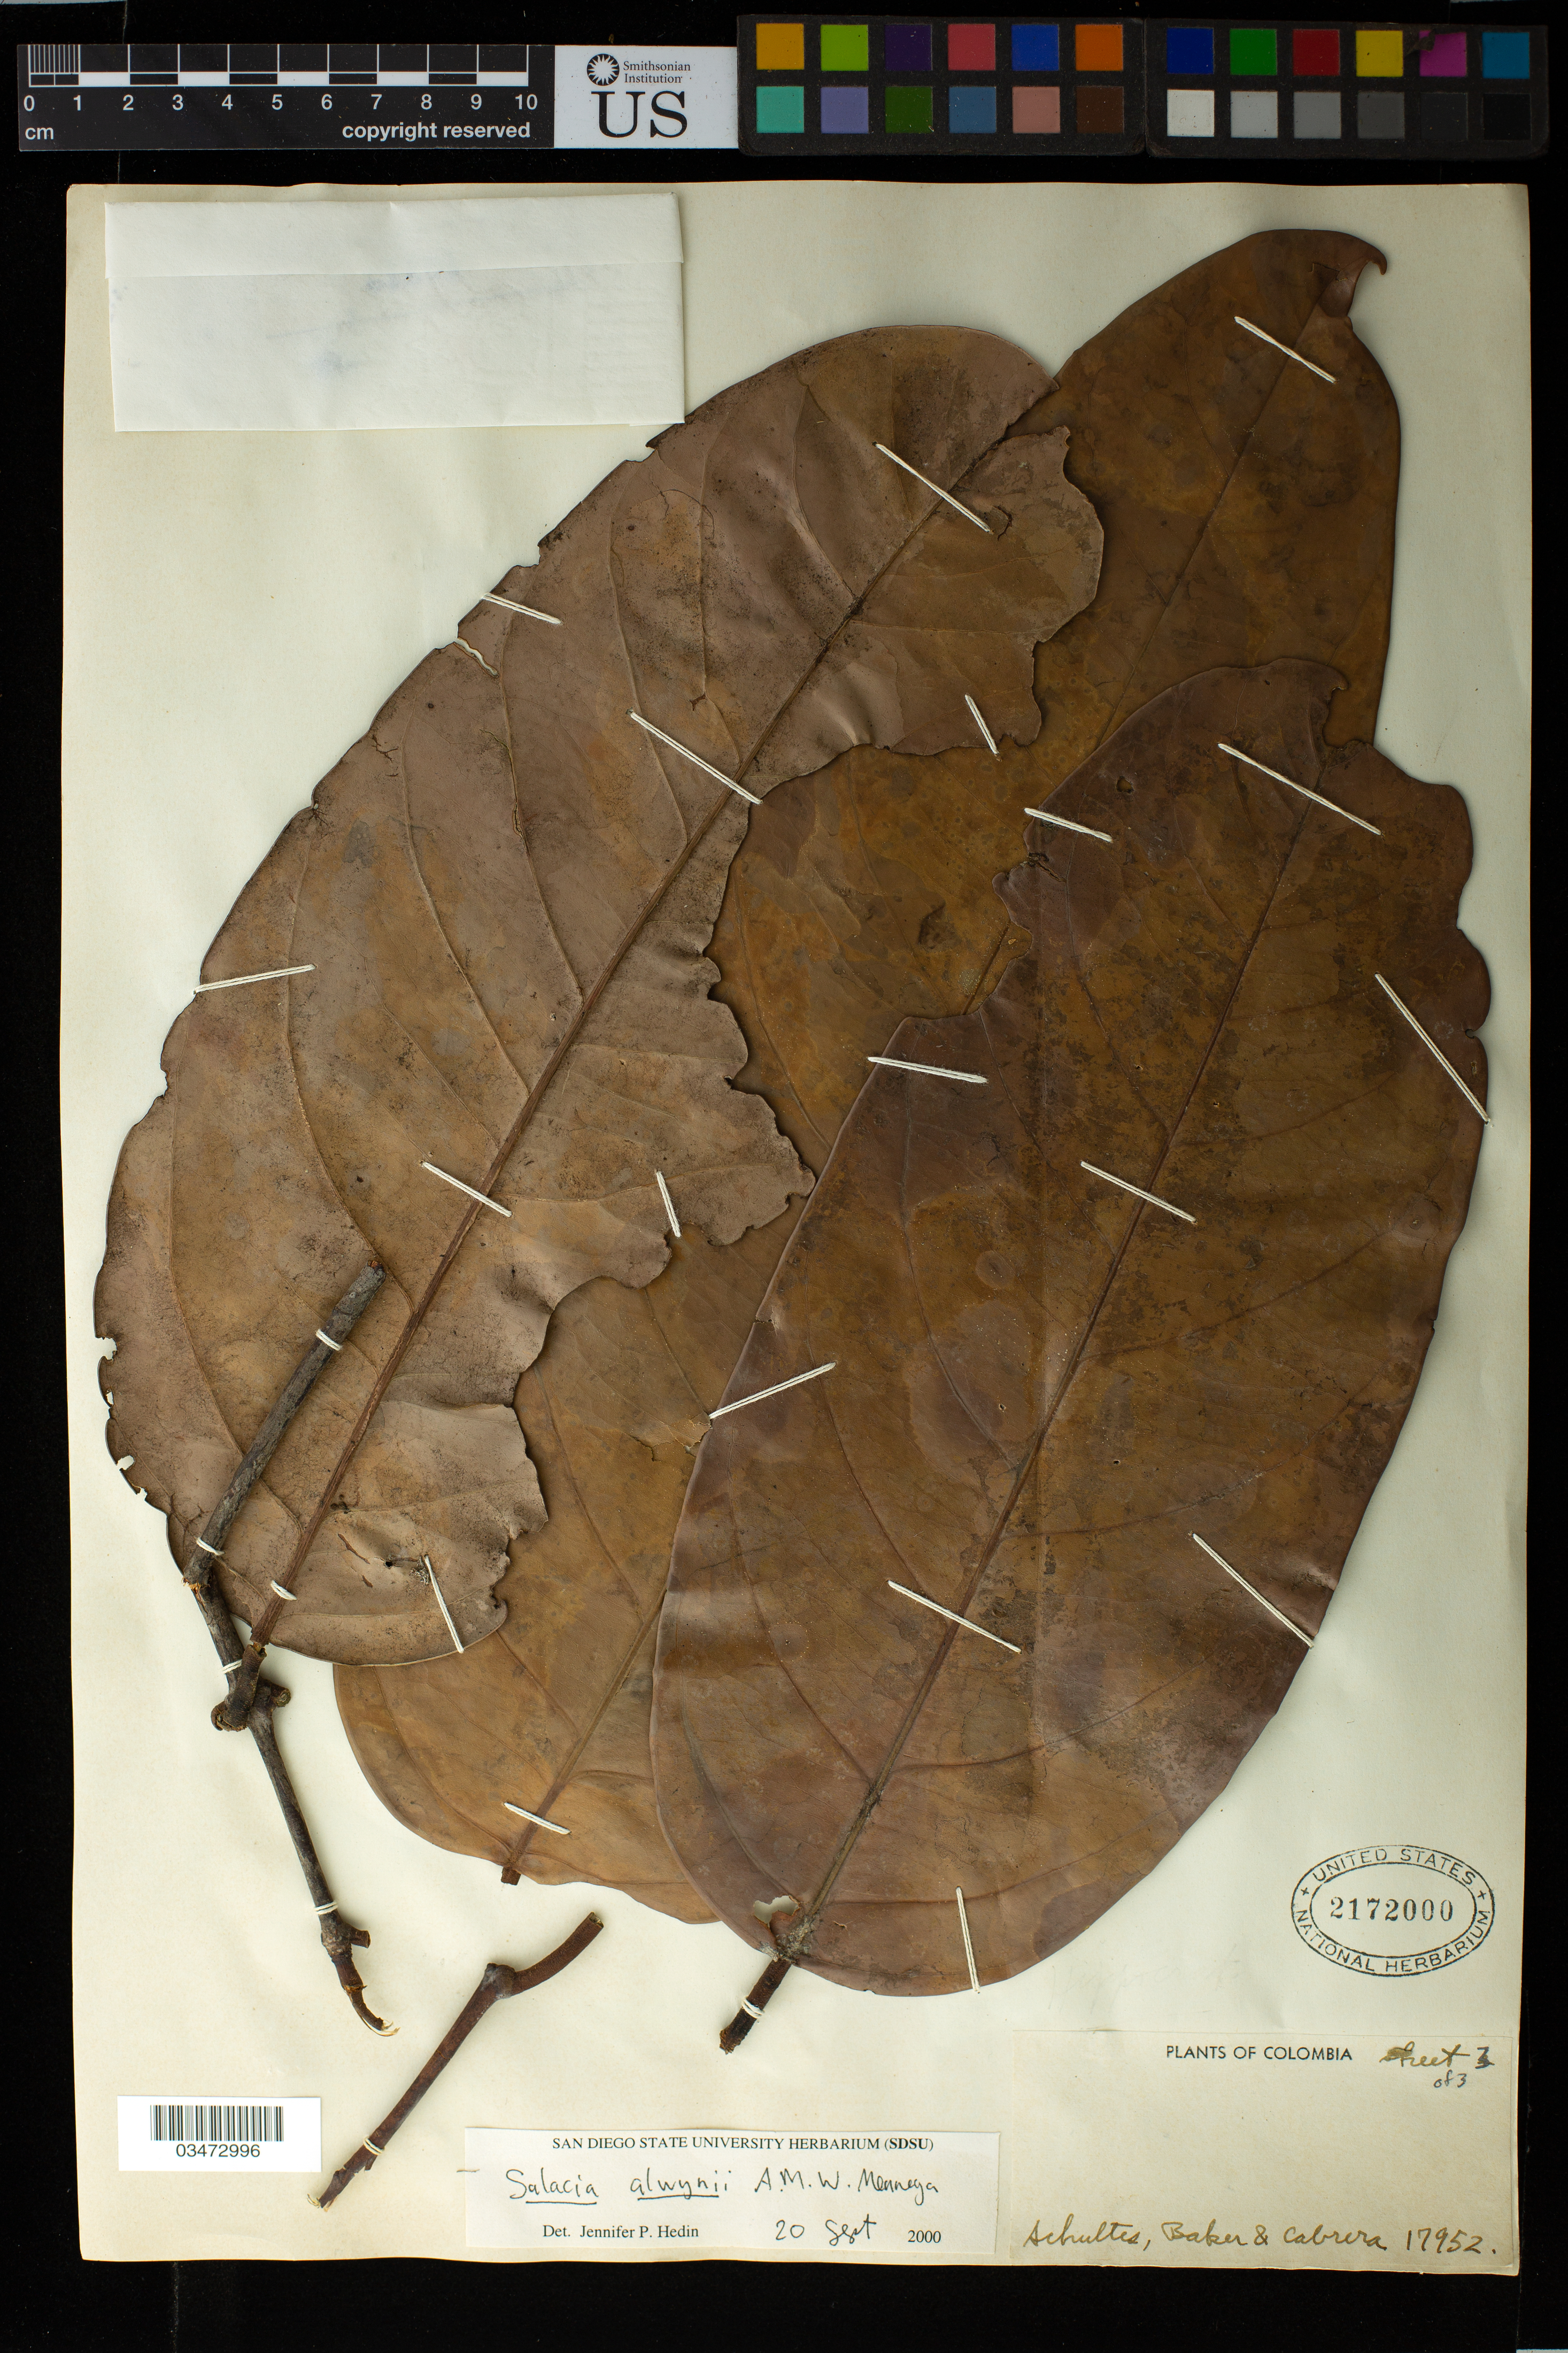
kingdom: Plantae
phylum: Tracheophyta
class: Magnoliopsida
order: Celastrales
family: Celastraceae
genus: Salacia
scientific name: Salacia alwynii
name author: Mennega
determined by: Hedin, J. P.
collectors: R. E. Schultes, R. E. D. Baker & I. Cabrera R.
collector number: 17952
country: Colombia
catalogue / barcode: US 2172000